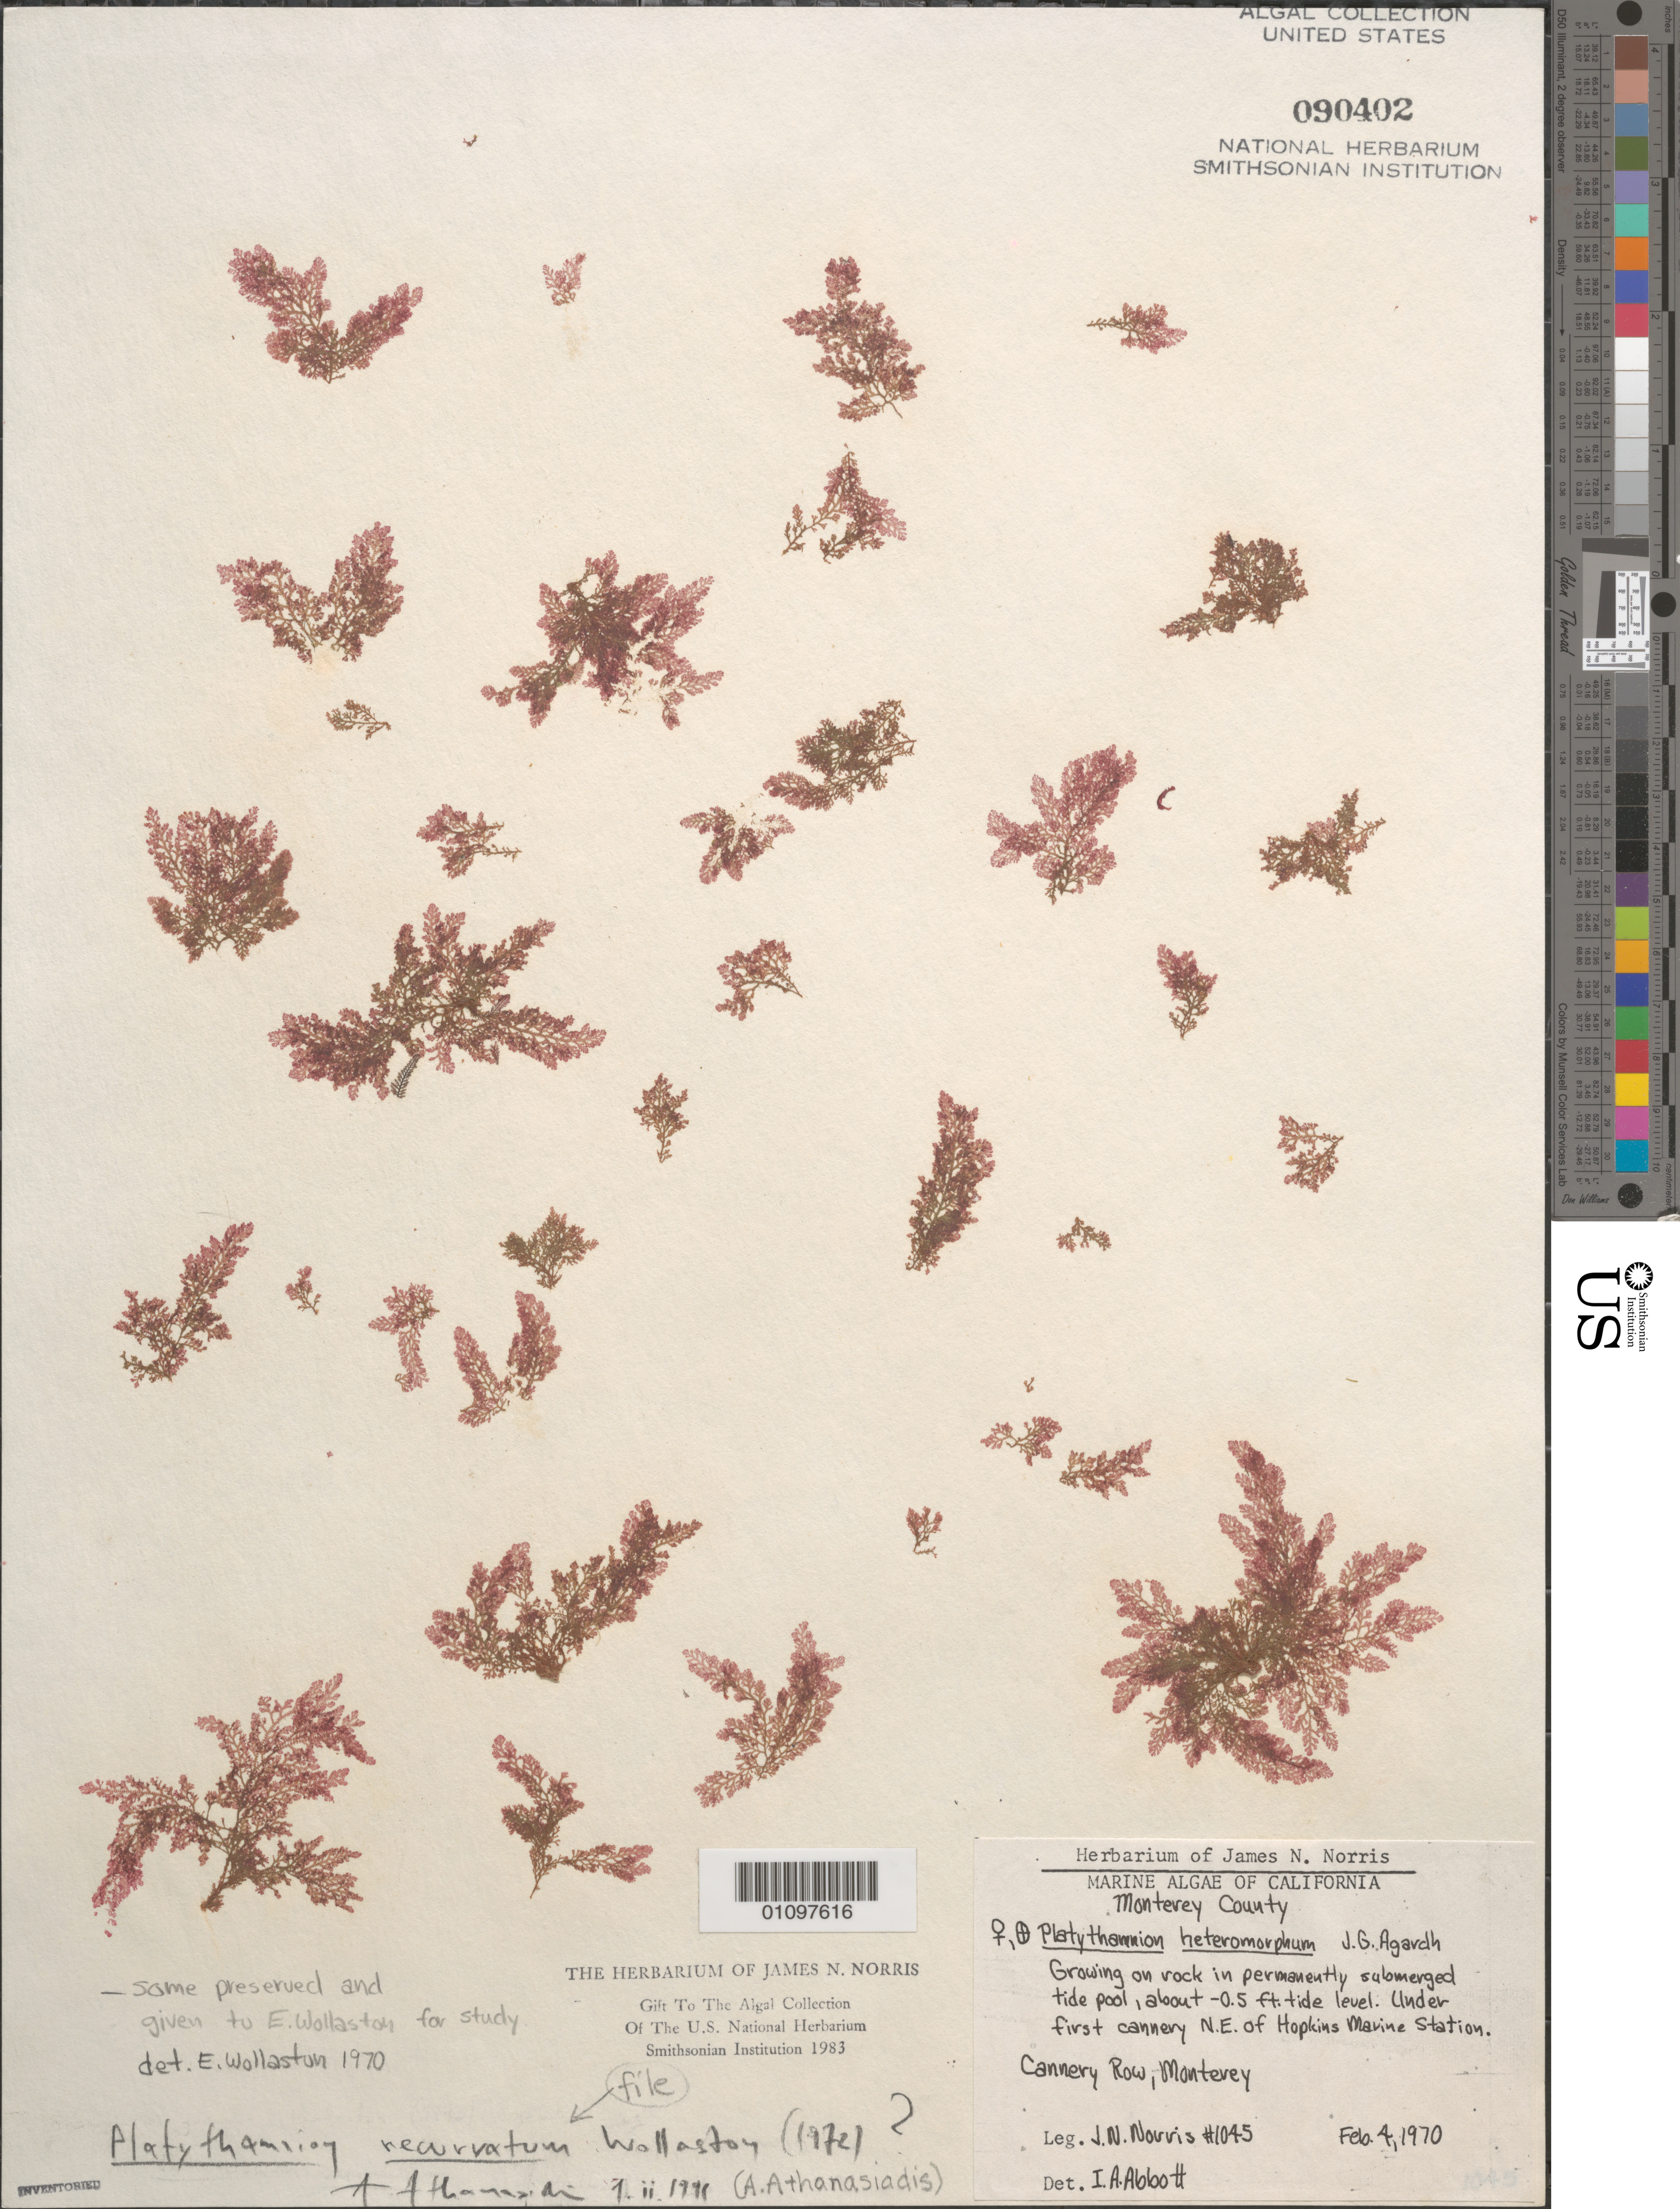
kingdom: Plantae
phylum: Rhodophyta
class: Florideophyceae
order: Ceramiales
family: Ceramiaceae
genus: Pterothamnion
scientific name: Pterothamnion recurvatum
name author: (Wollaston) A. Athanasiadis & G.T.Kraft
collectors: J. N. Norris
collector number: JN-1045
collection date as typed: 04 Feb 1970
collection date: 1970-02-04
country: United States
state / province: California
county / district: Monterey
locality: Cannery Row, Monterey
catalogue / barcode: US 90402